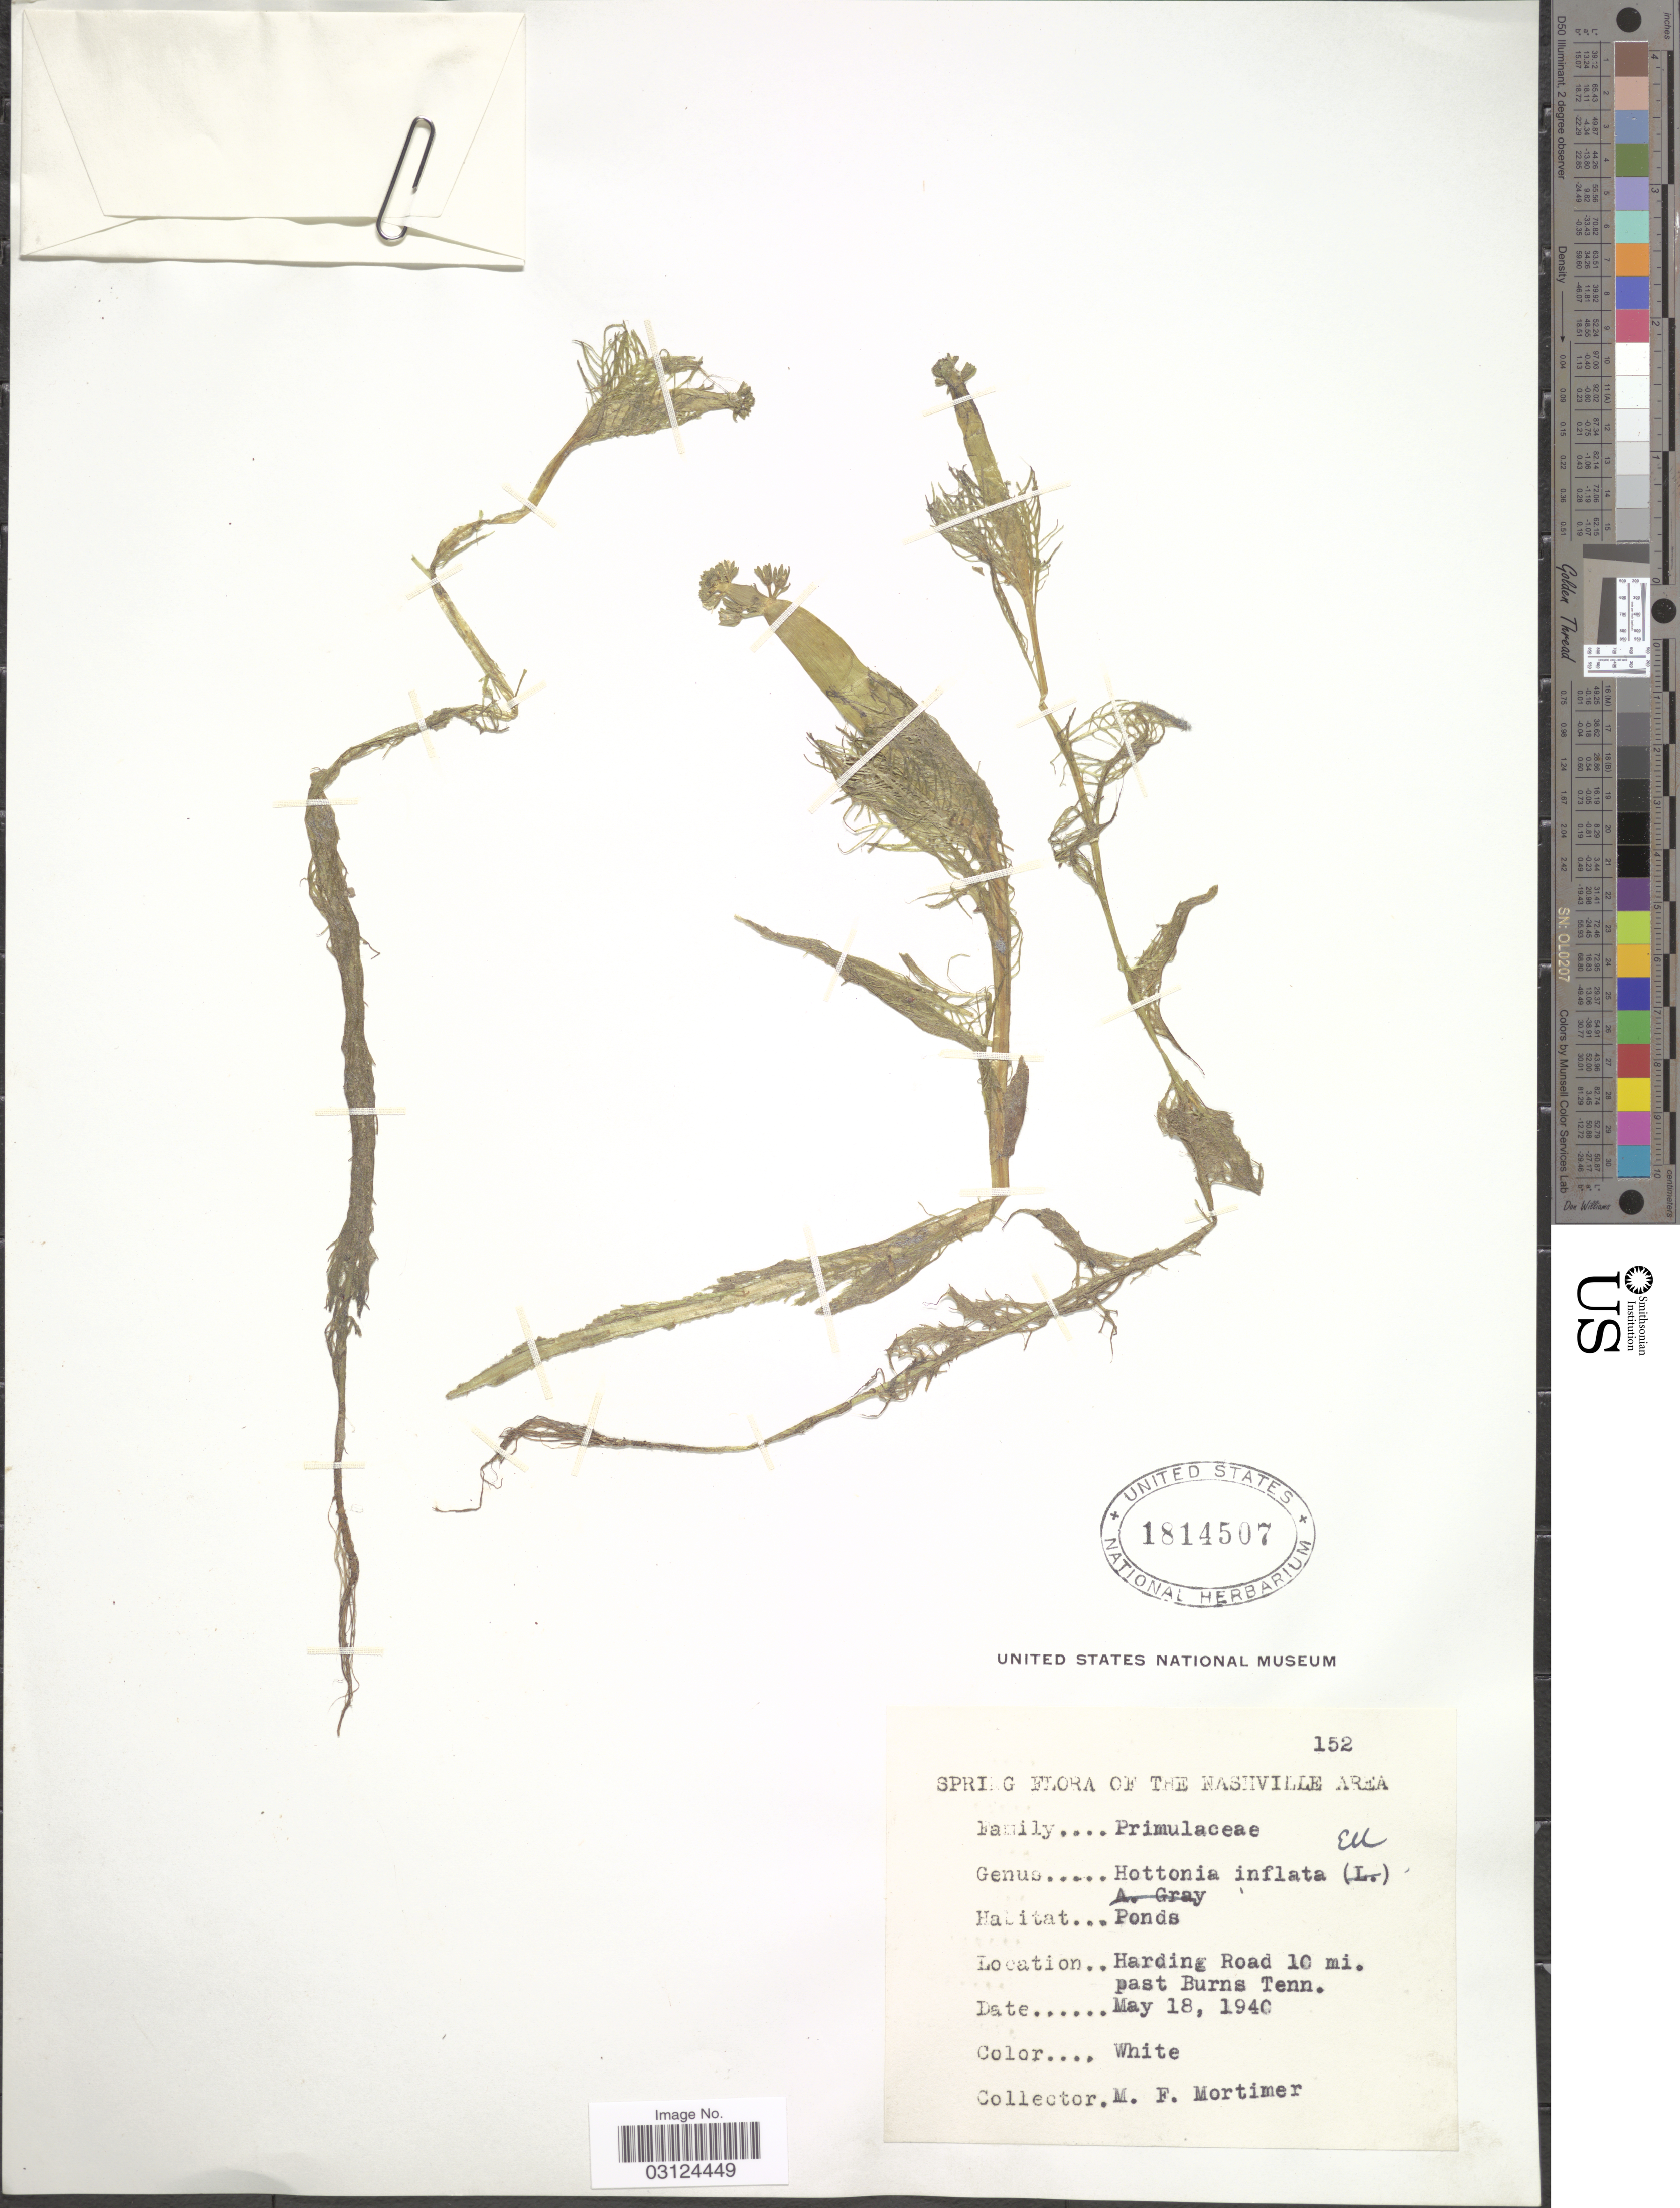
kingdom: Plantae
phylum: Tracheophyta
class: Magnoliopsida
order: Ericales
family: Primulaceae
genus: Hottonia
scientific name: Hottonia inflata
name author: Elliott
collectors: M. Mortimer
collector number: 152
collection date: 1940-08-18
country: United States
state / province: Tennessee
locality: Harding Road 10 mi. past Burns Tenn.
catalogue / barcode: US 1814507